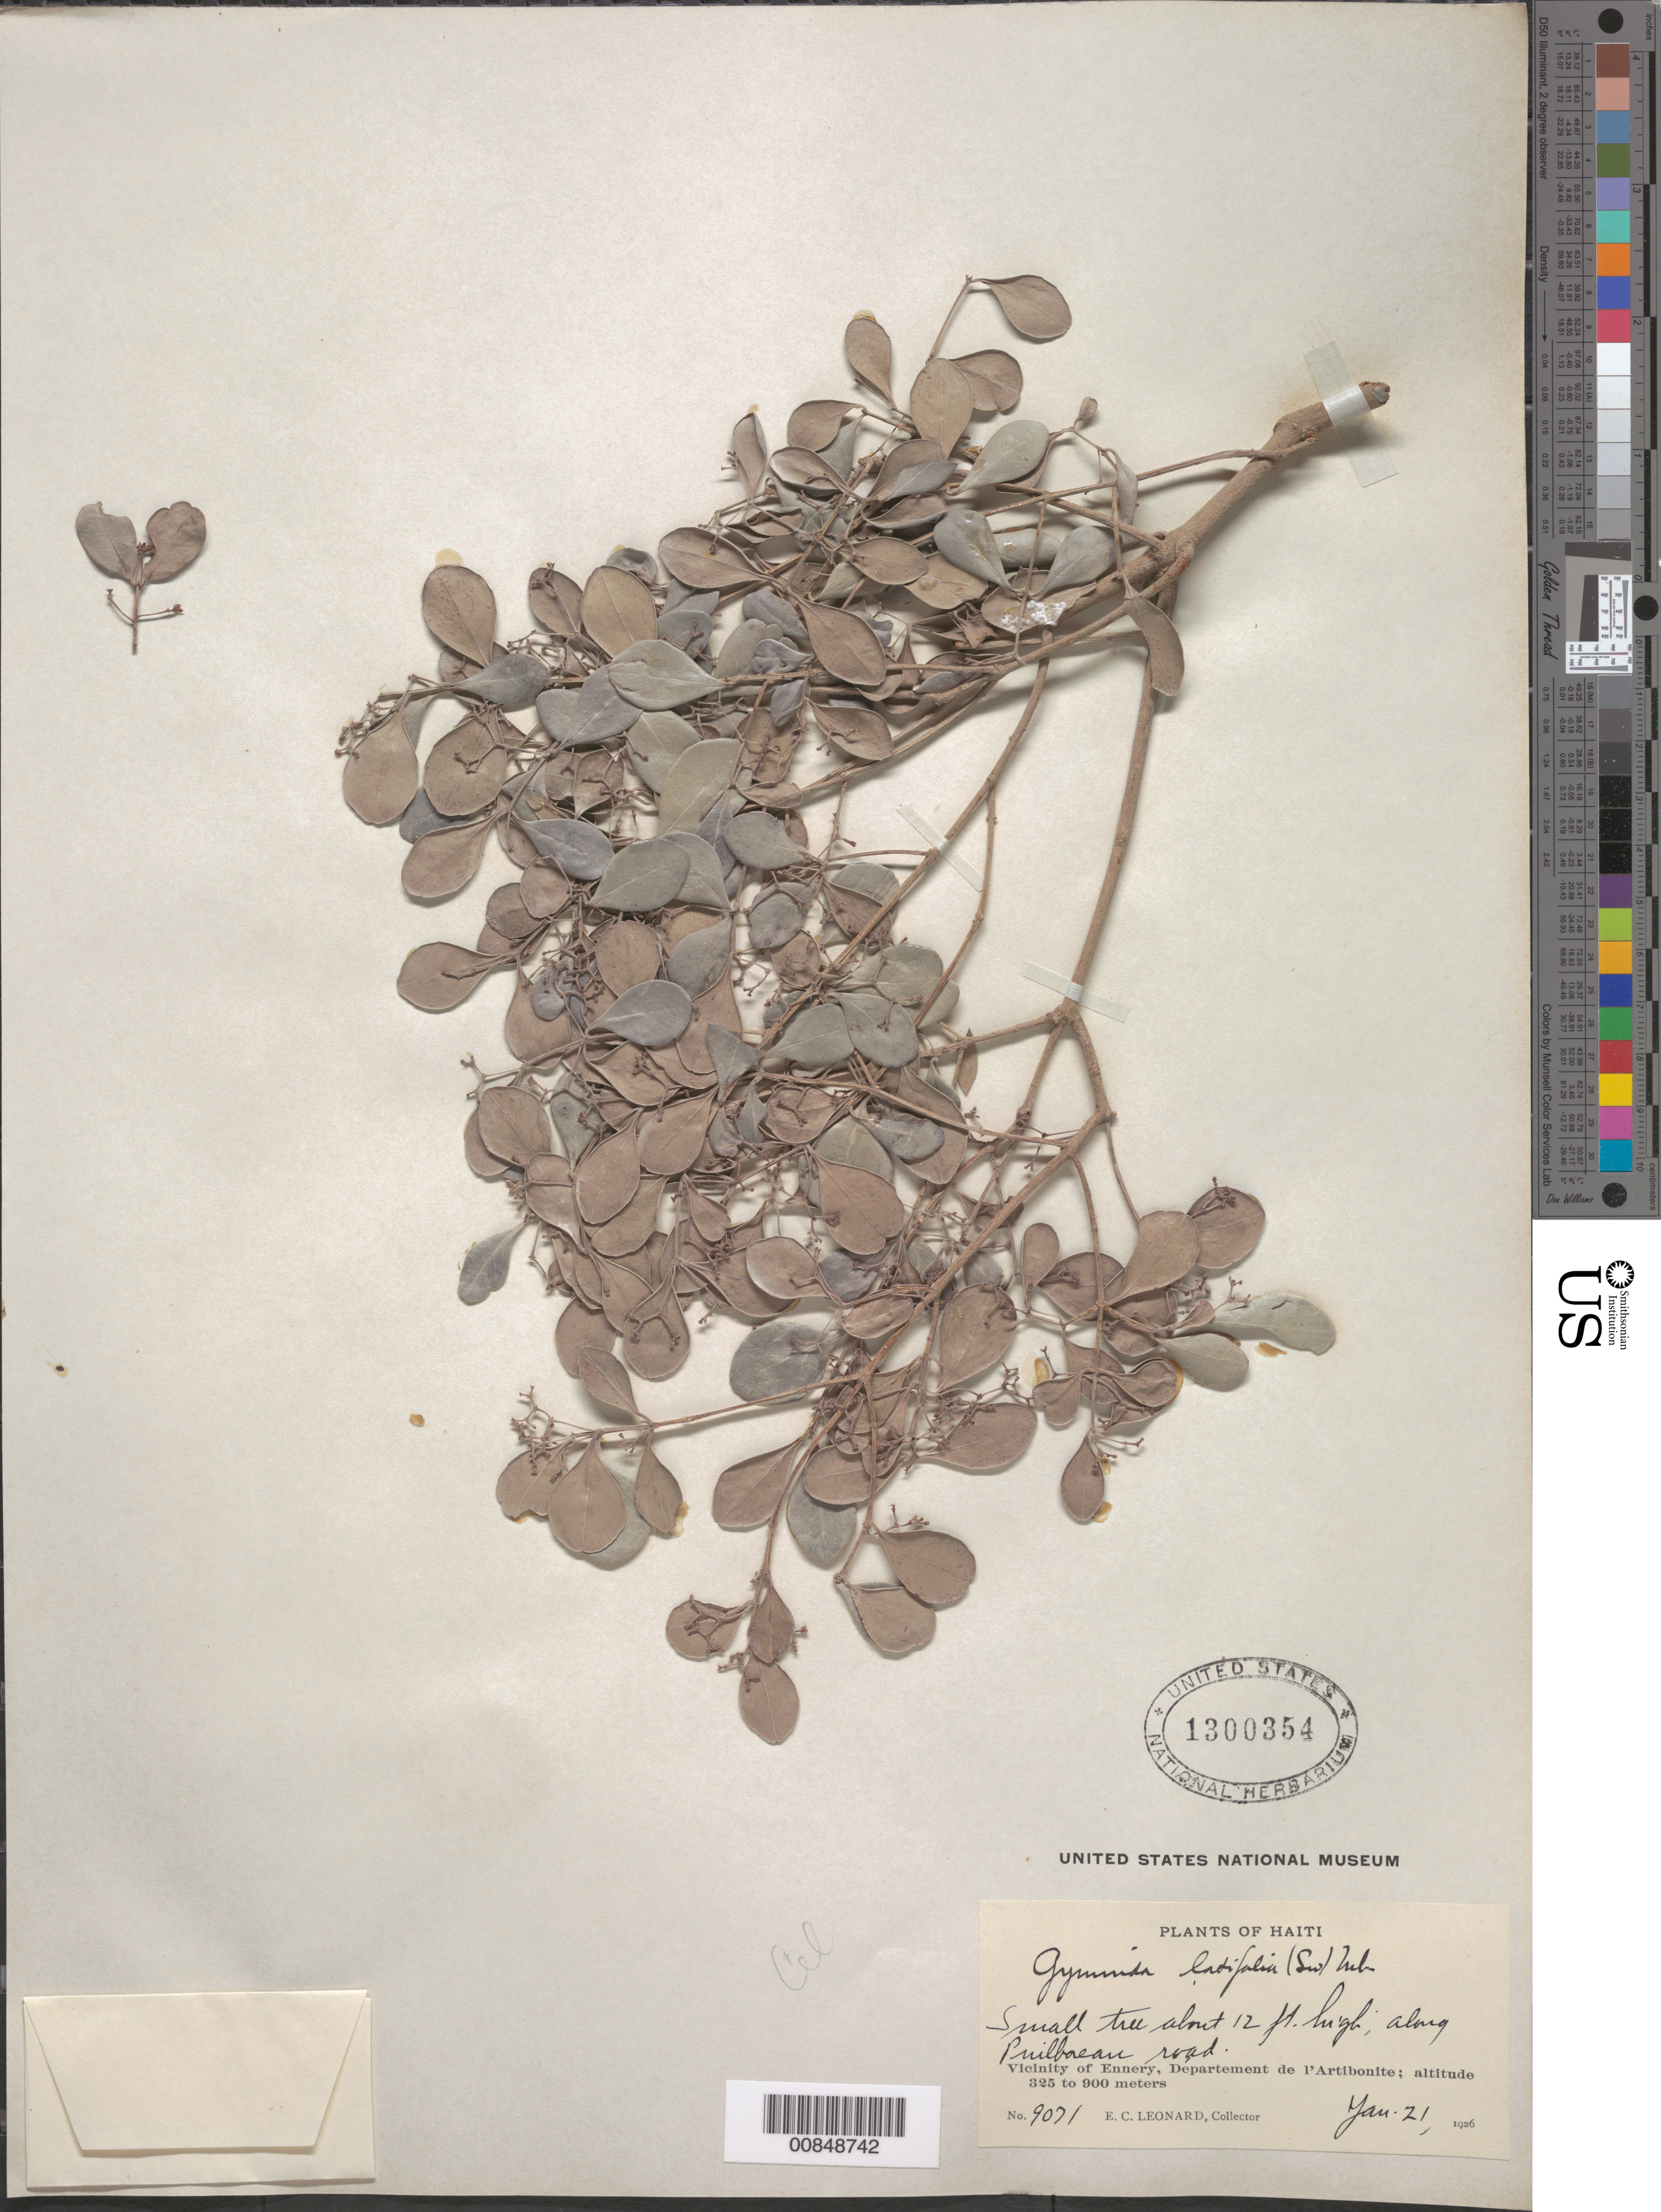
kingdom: Plantae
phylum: Tracheophyta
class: Magnoliopsida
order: Celastrales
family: Celastraceae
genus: Gyminda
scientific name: Gyminda latifolia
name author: (Sw.) Urb.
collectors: E. C. Leonard & G. M. Leonard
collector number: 9071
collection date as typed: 21 Jan 1926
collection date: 1926-01-21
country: Haiti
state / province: Artibonite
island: Hispaniola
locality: Vicinity of Ennery, along Puilboreau road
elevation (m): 325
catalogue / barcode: US 1300354